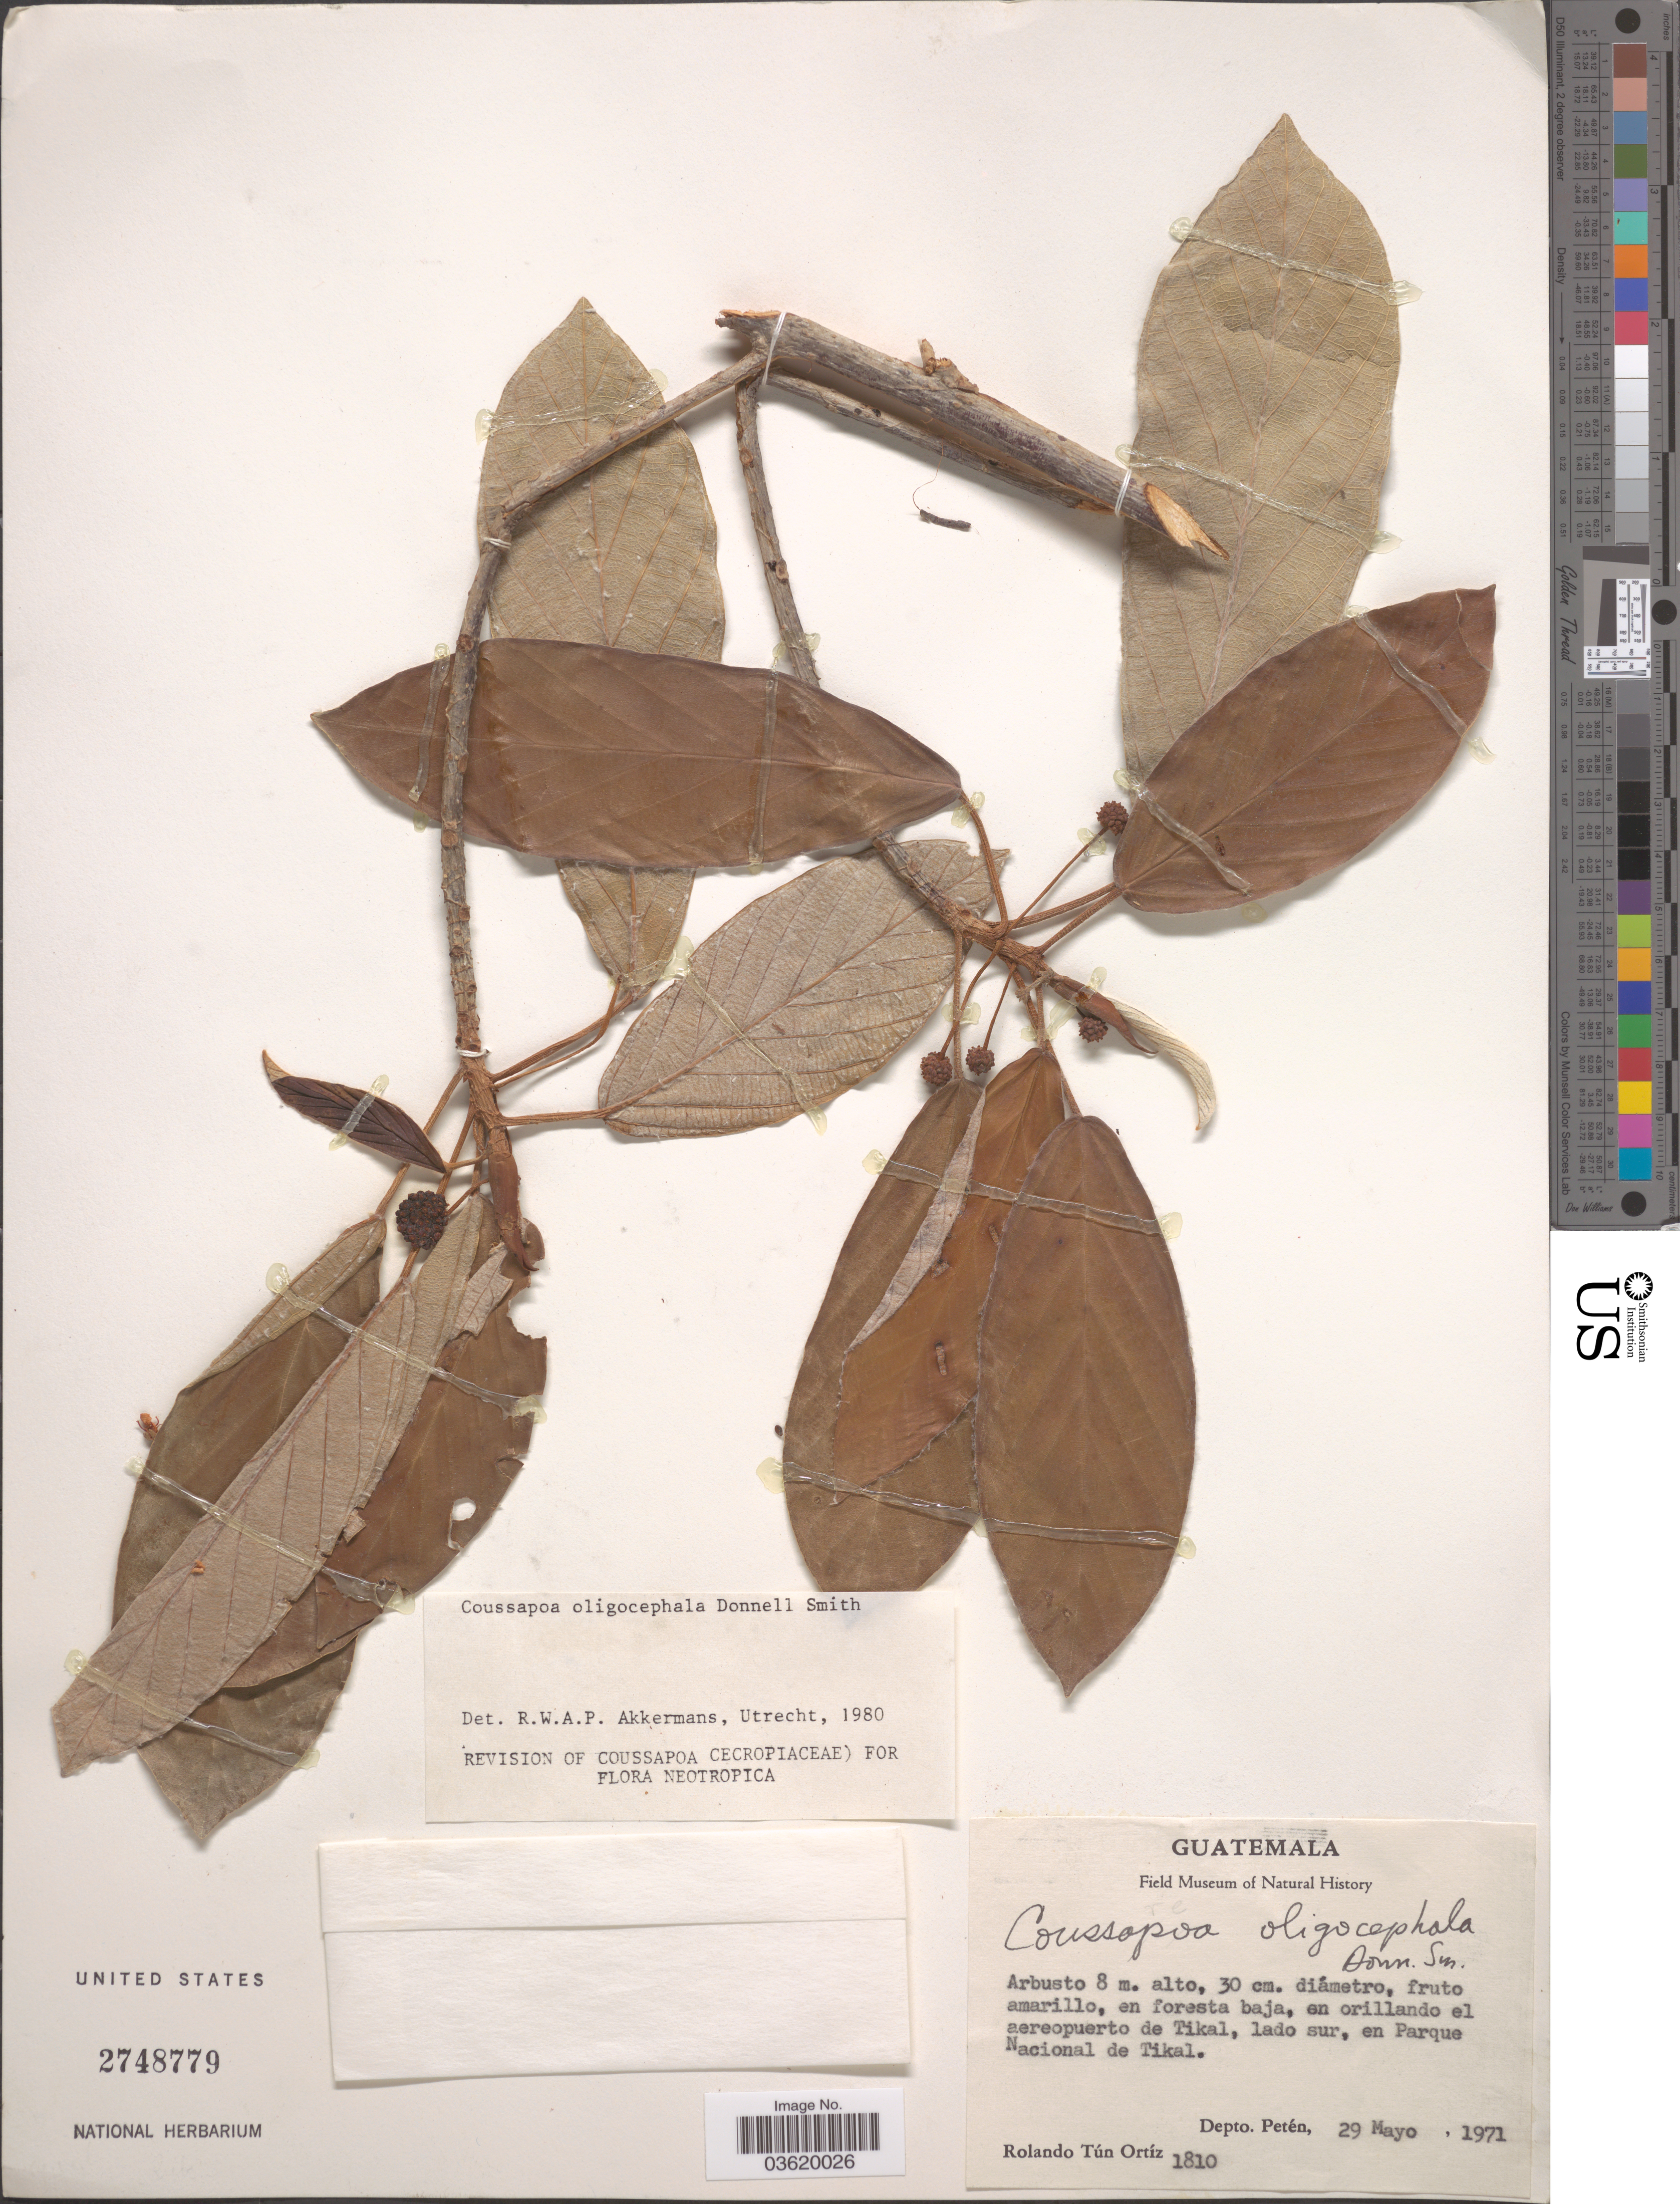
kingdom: Plantae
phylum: Tracheophyta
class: Magnoliopsida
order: Rosales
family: Urticaceae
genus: Coussapoa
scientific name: Coussapoa oligocephala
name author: Donn. Sm.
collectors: R. Ortiz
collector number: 1810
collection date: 1971-05-29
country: Guatemala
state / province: El Peten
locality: En orillando el aereopuerto de Tikal, lado sur, en Parque Nacional de Tikal. Depto. Petén.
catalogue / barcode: US 2748779